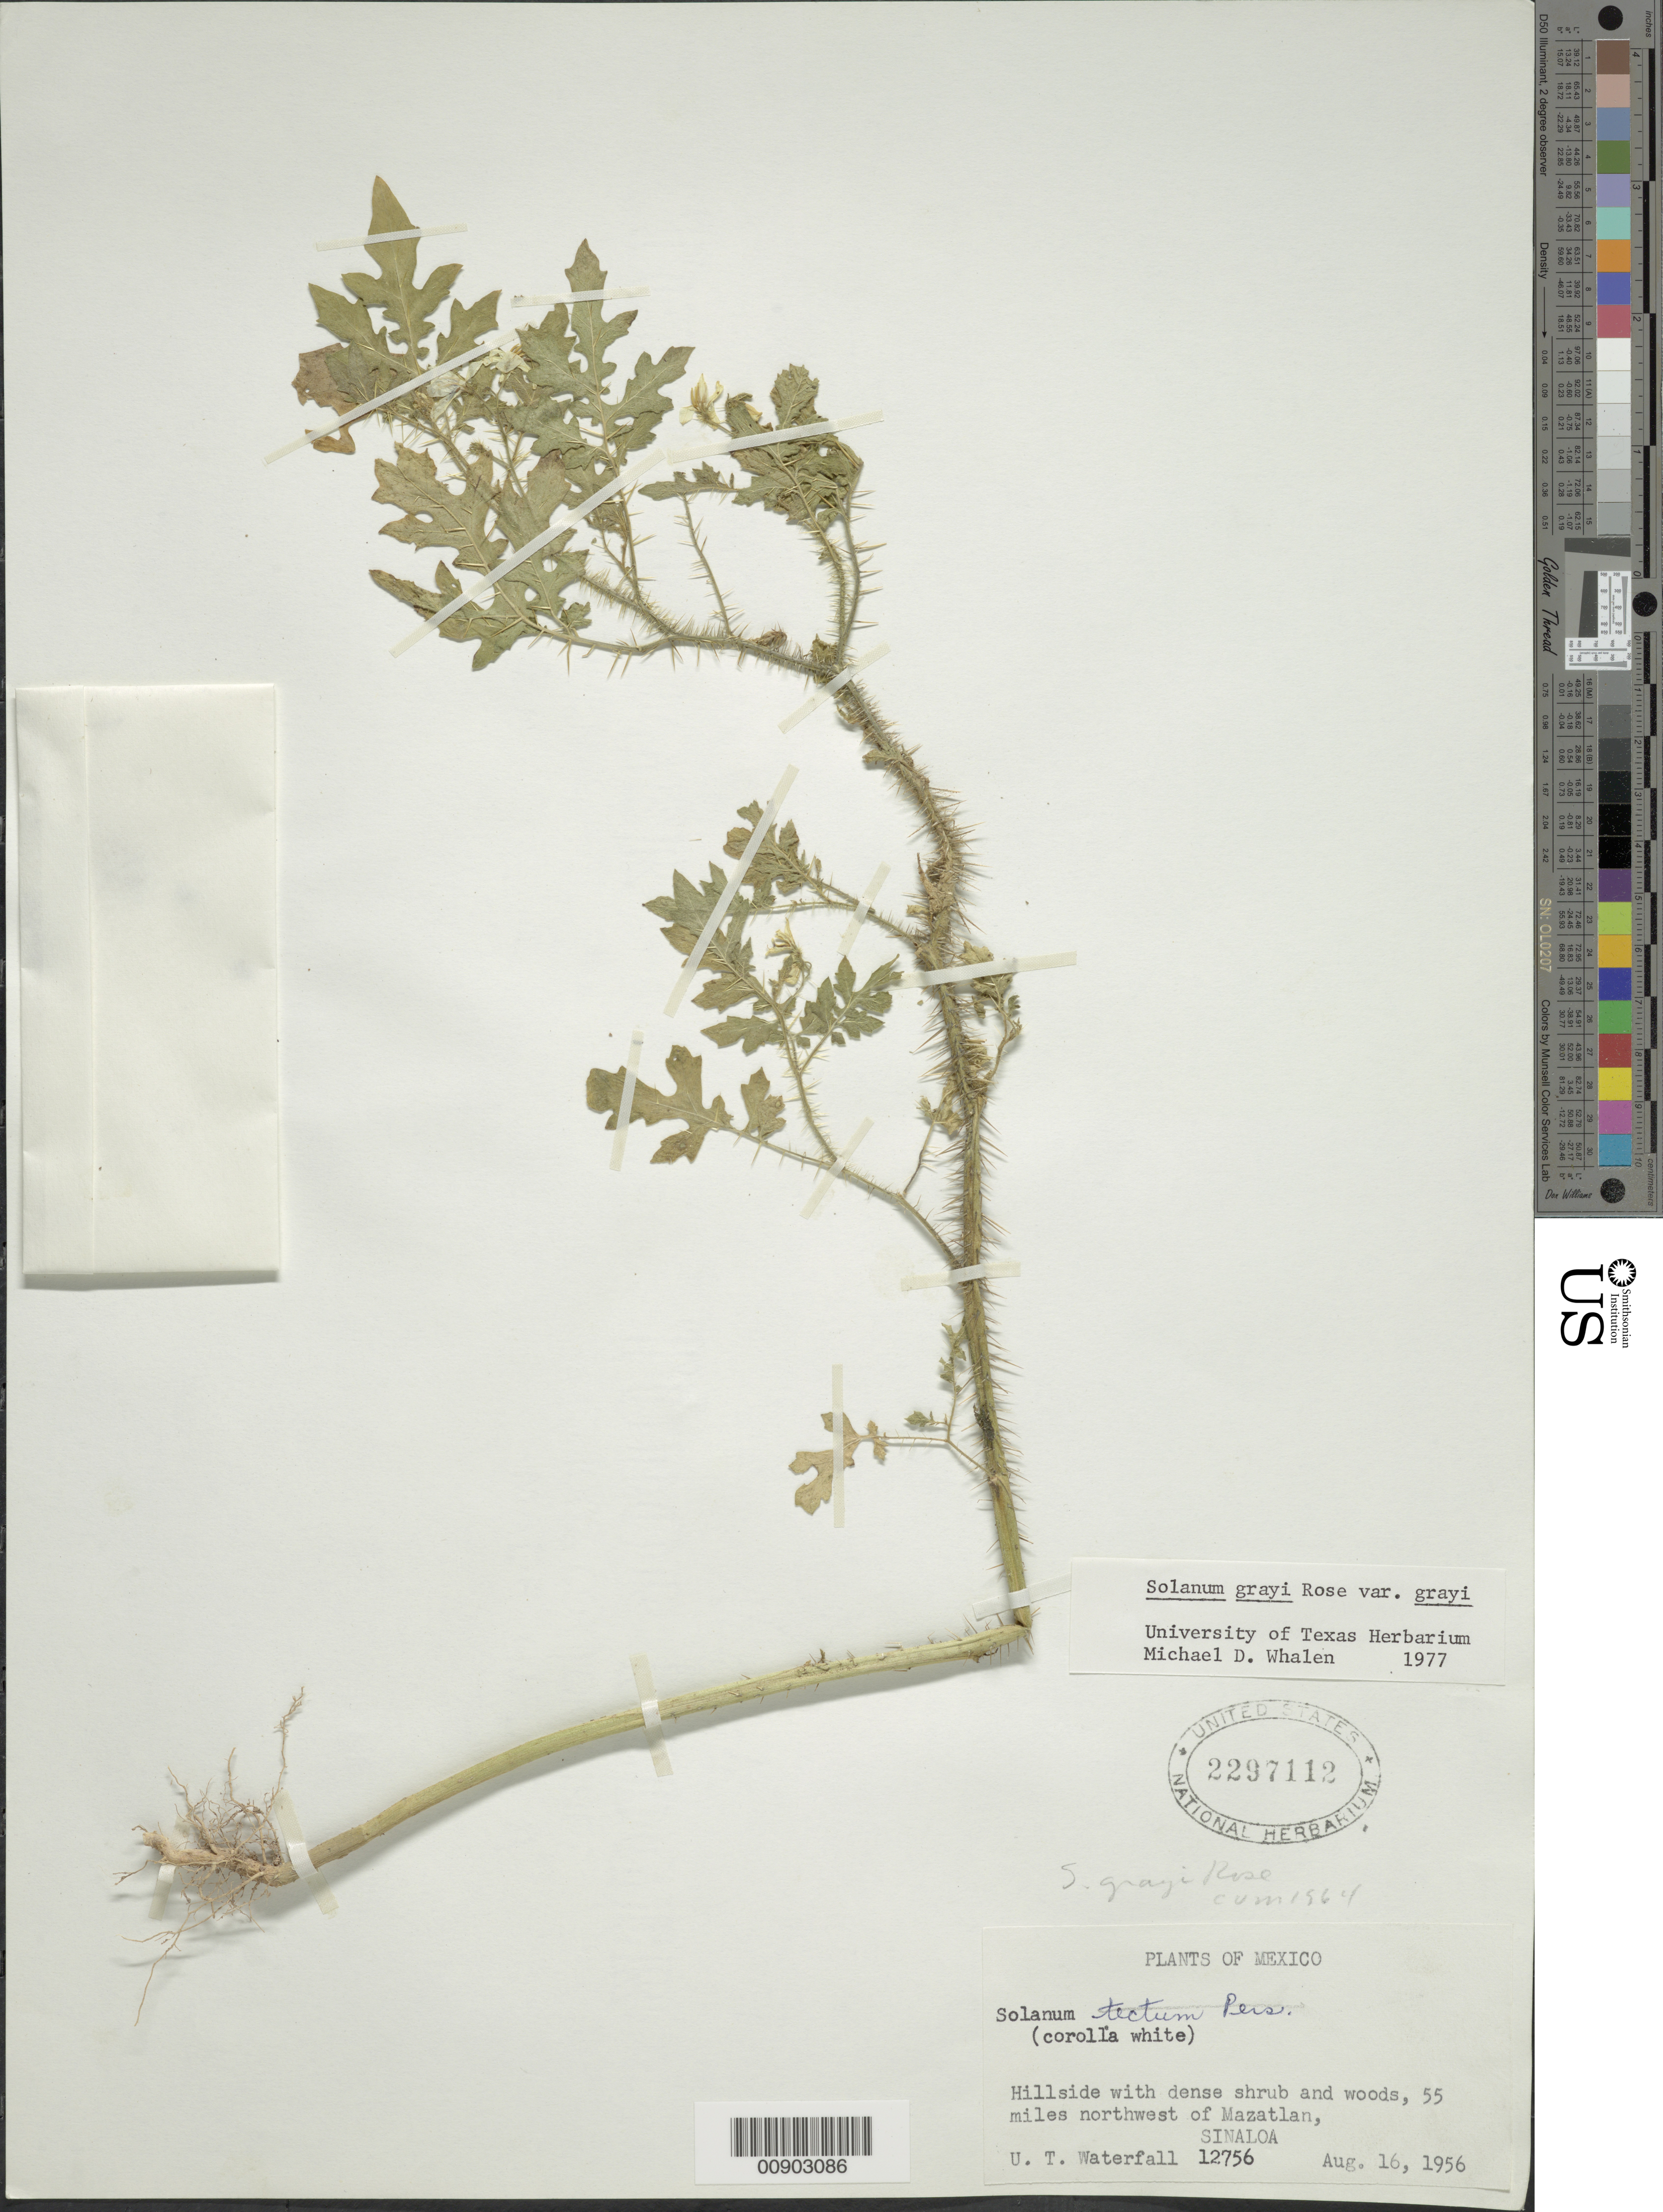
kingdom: Plantae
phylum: Tracheophyta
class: Magnoliopsida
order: Solanales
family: Solanaceae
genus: Solanum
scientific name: Solanum grayi var. grayi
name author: Rose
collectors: U. T. Waterfall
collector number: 12756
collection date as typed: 16 Aug 1956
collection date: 1956-08-16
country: Mexico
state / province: Sinaloa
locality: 55 miles northwest of Mazatlan, Sinaloa.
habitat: Hillside with dense shrub and woods.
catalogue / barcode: US 2297112